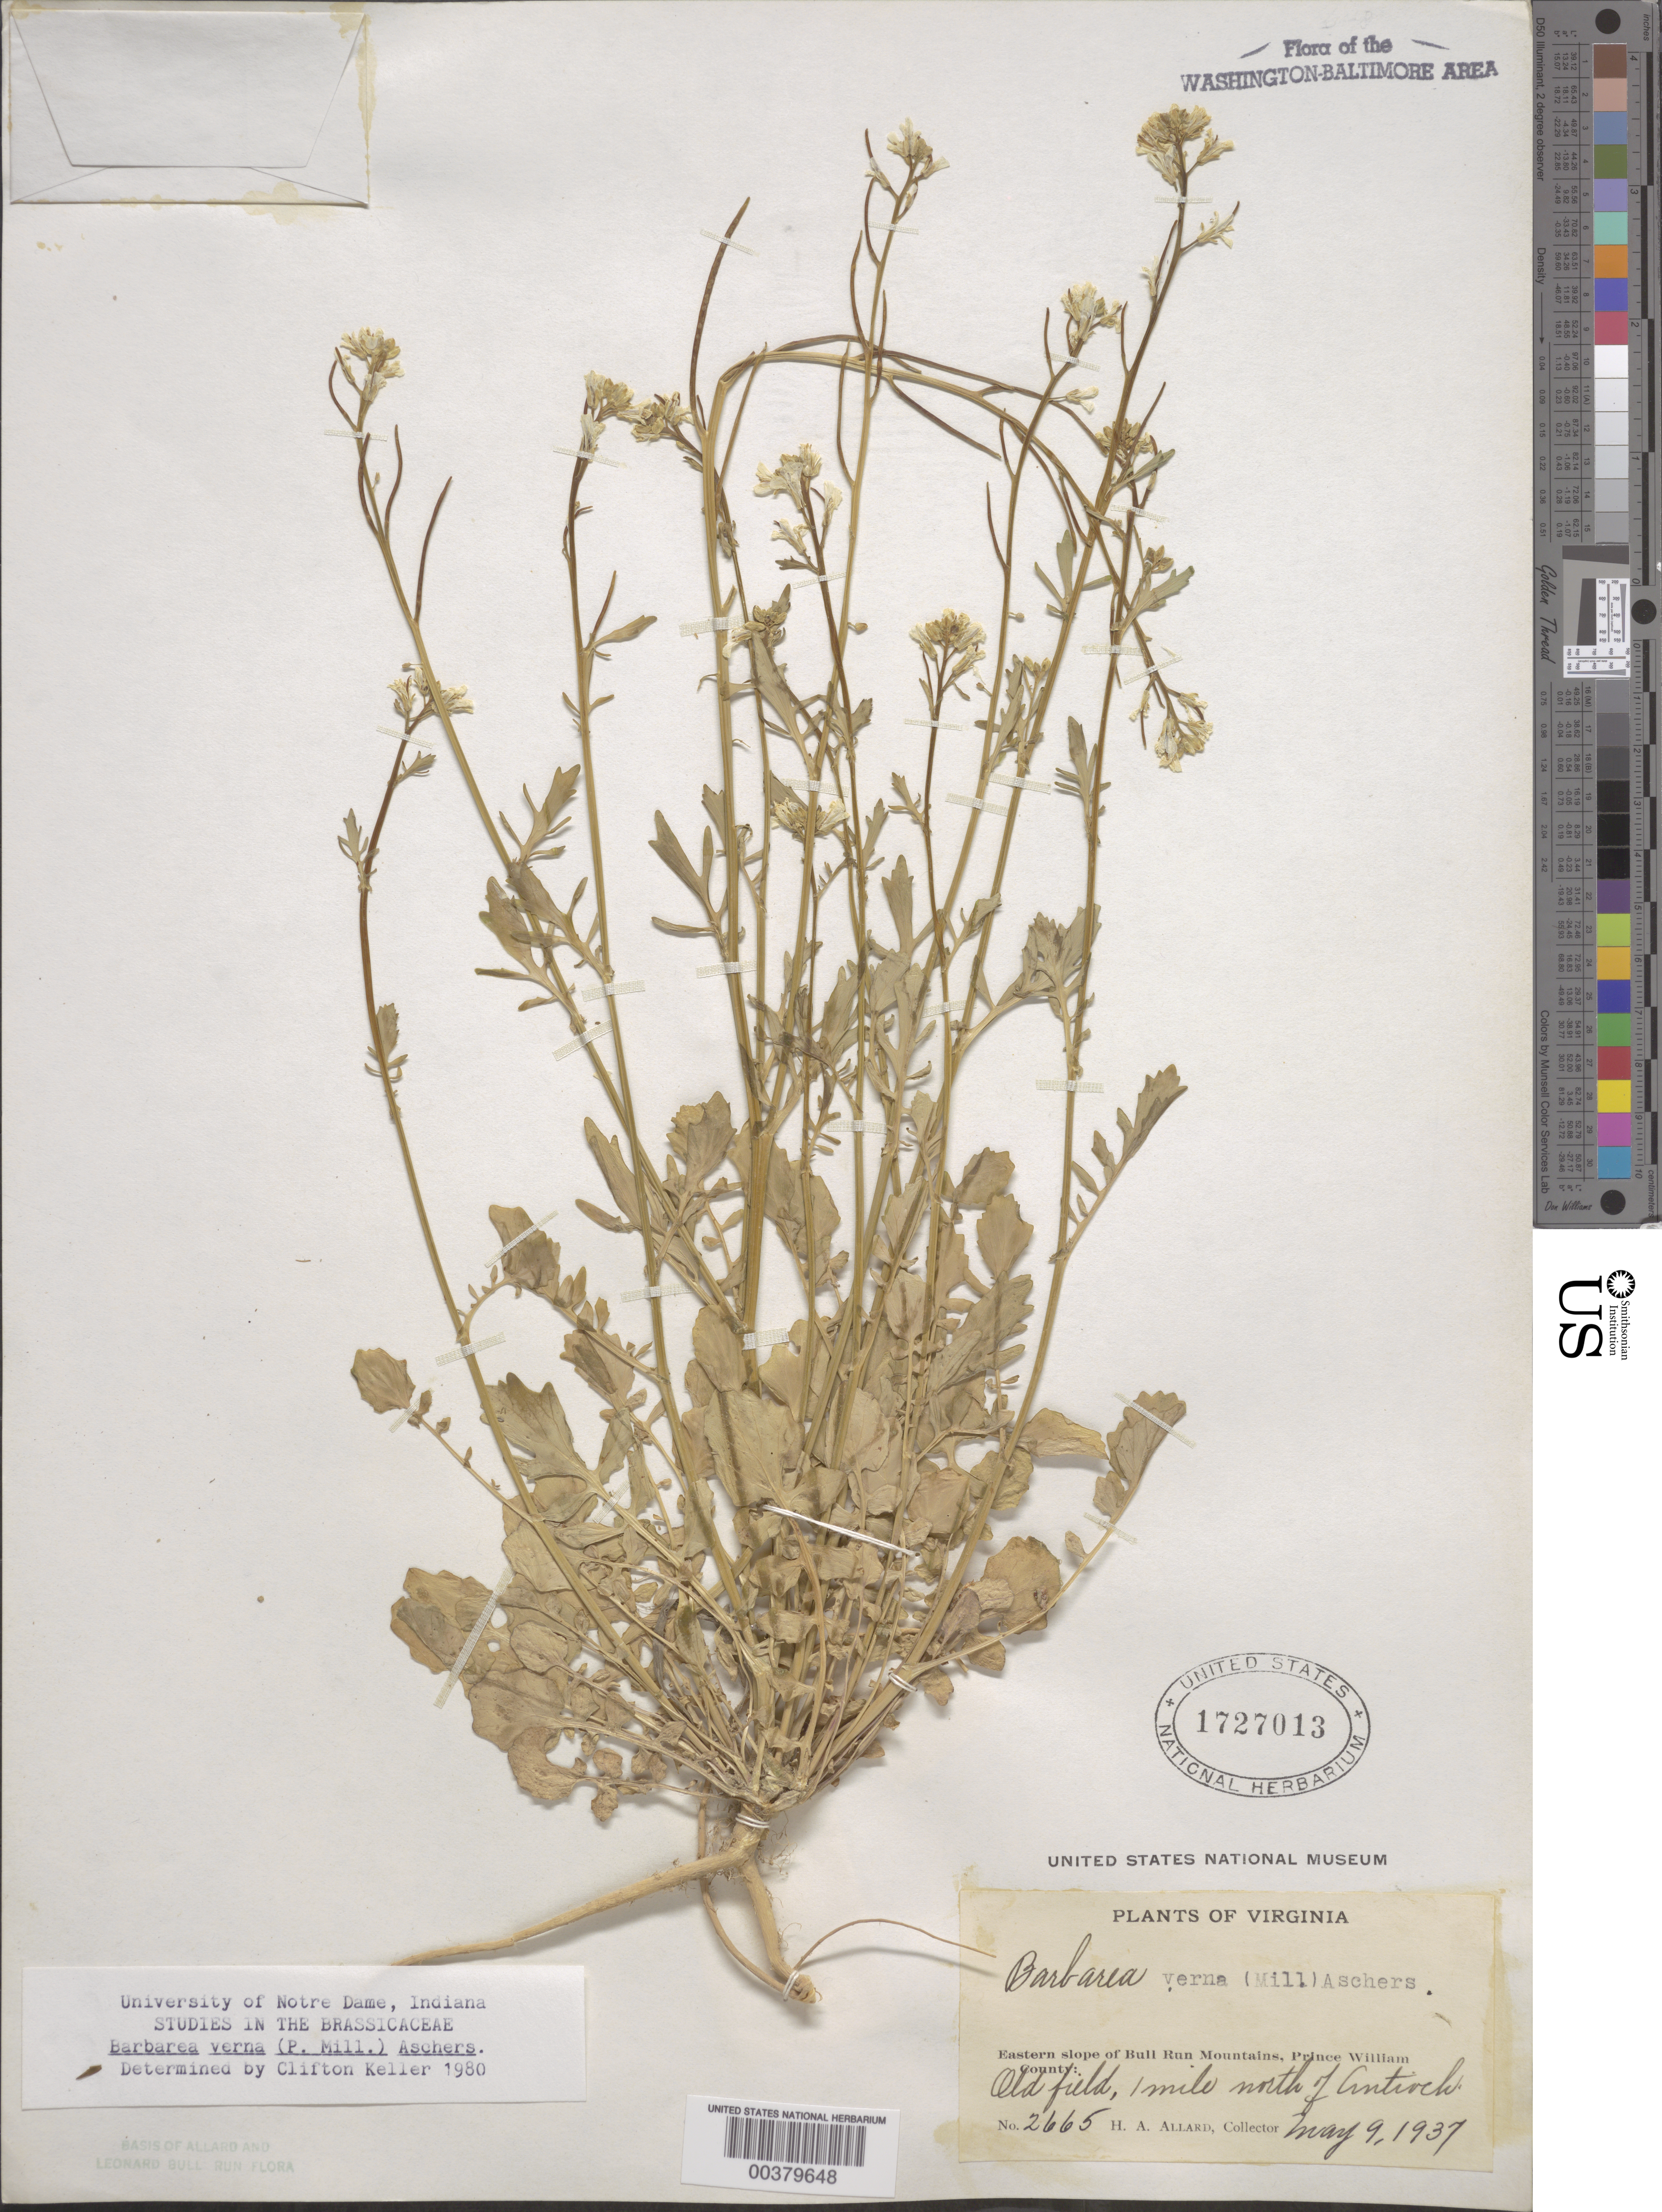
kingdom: Plantae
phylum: Tracheophyta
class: Magnoliopsida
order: Brassicales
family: Brassicaceae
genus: Barbarea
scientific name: Barbarea verna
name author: (Mill.) Asch.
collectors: H. A. Allard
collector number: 2665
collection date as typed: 09 May 1937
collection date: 1937-05-09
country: United States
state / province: Virginia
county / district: Prince William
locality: North of Antioch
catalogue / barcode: US 1727013